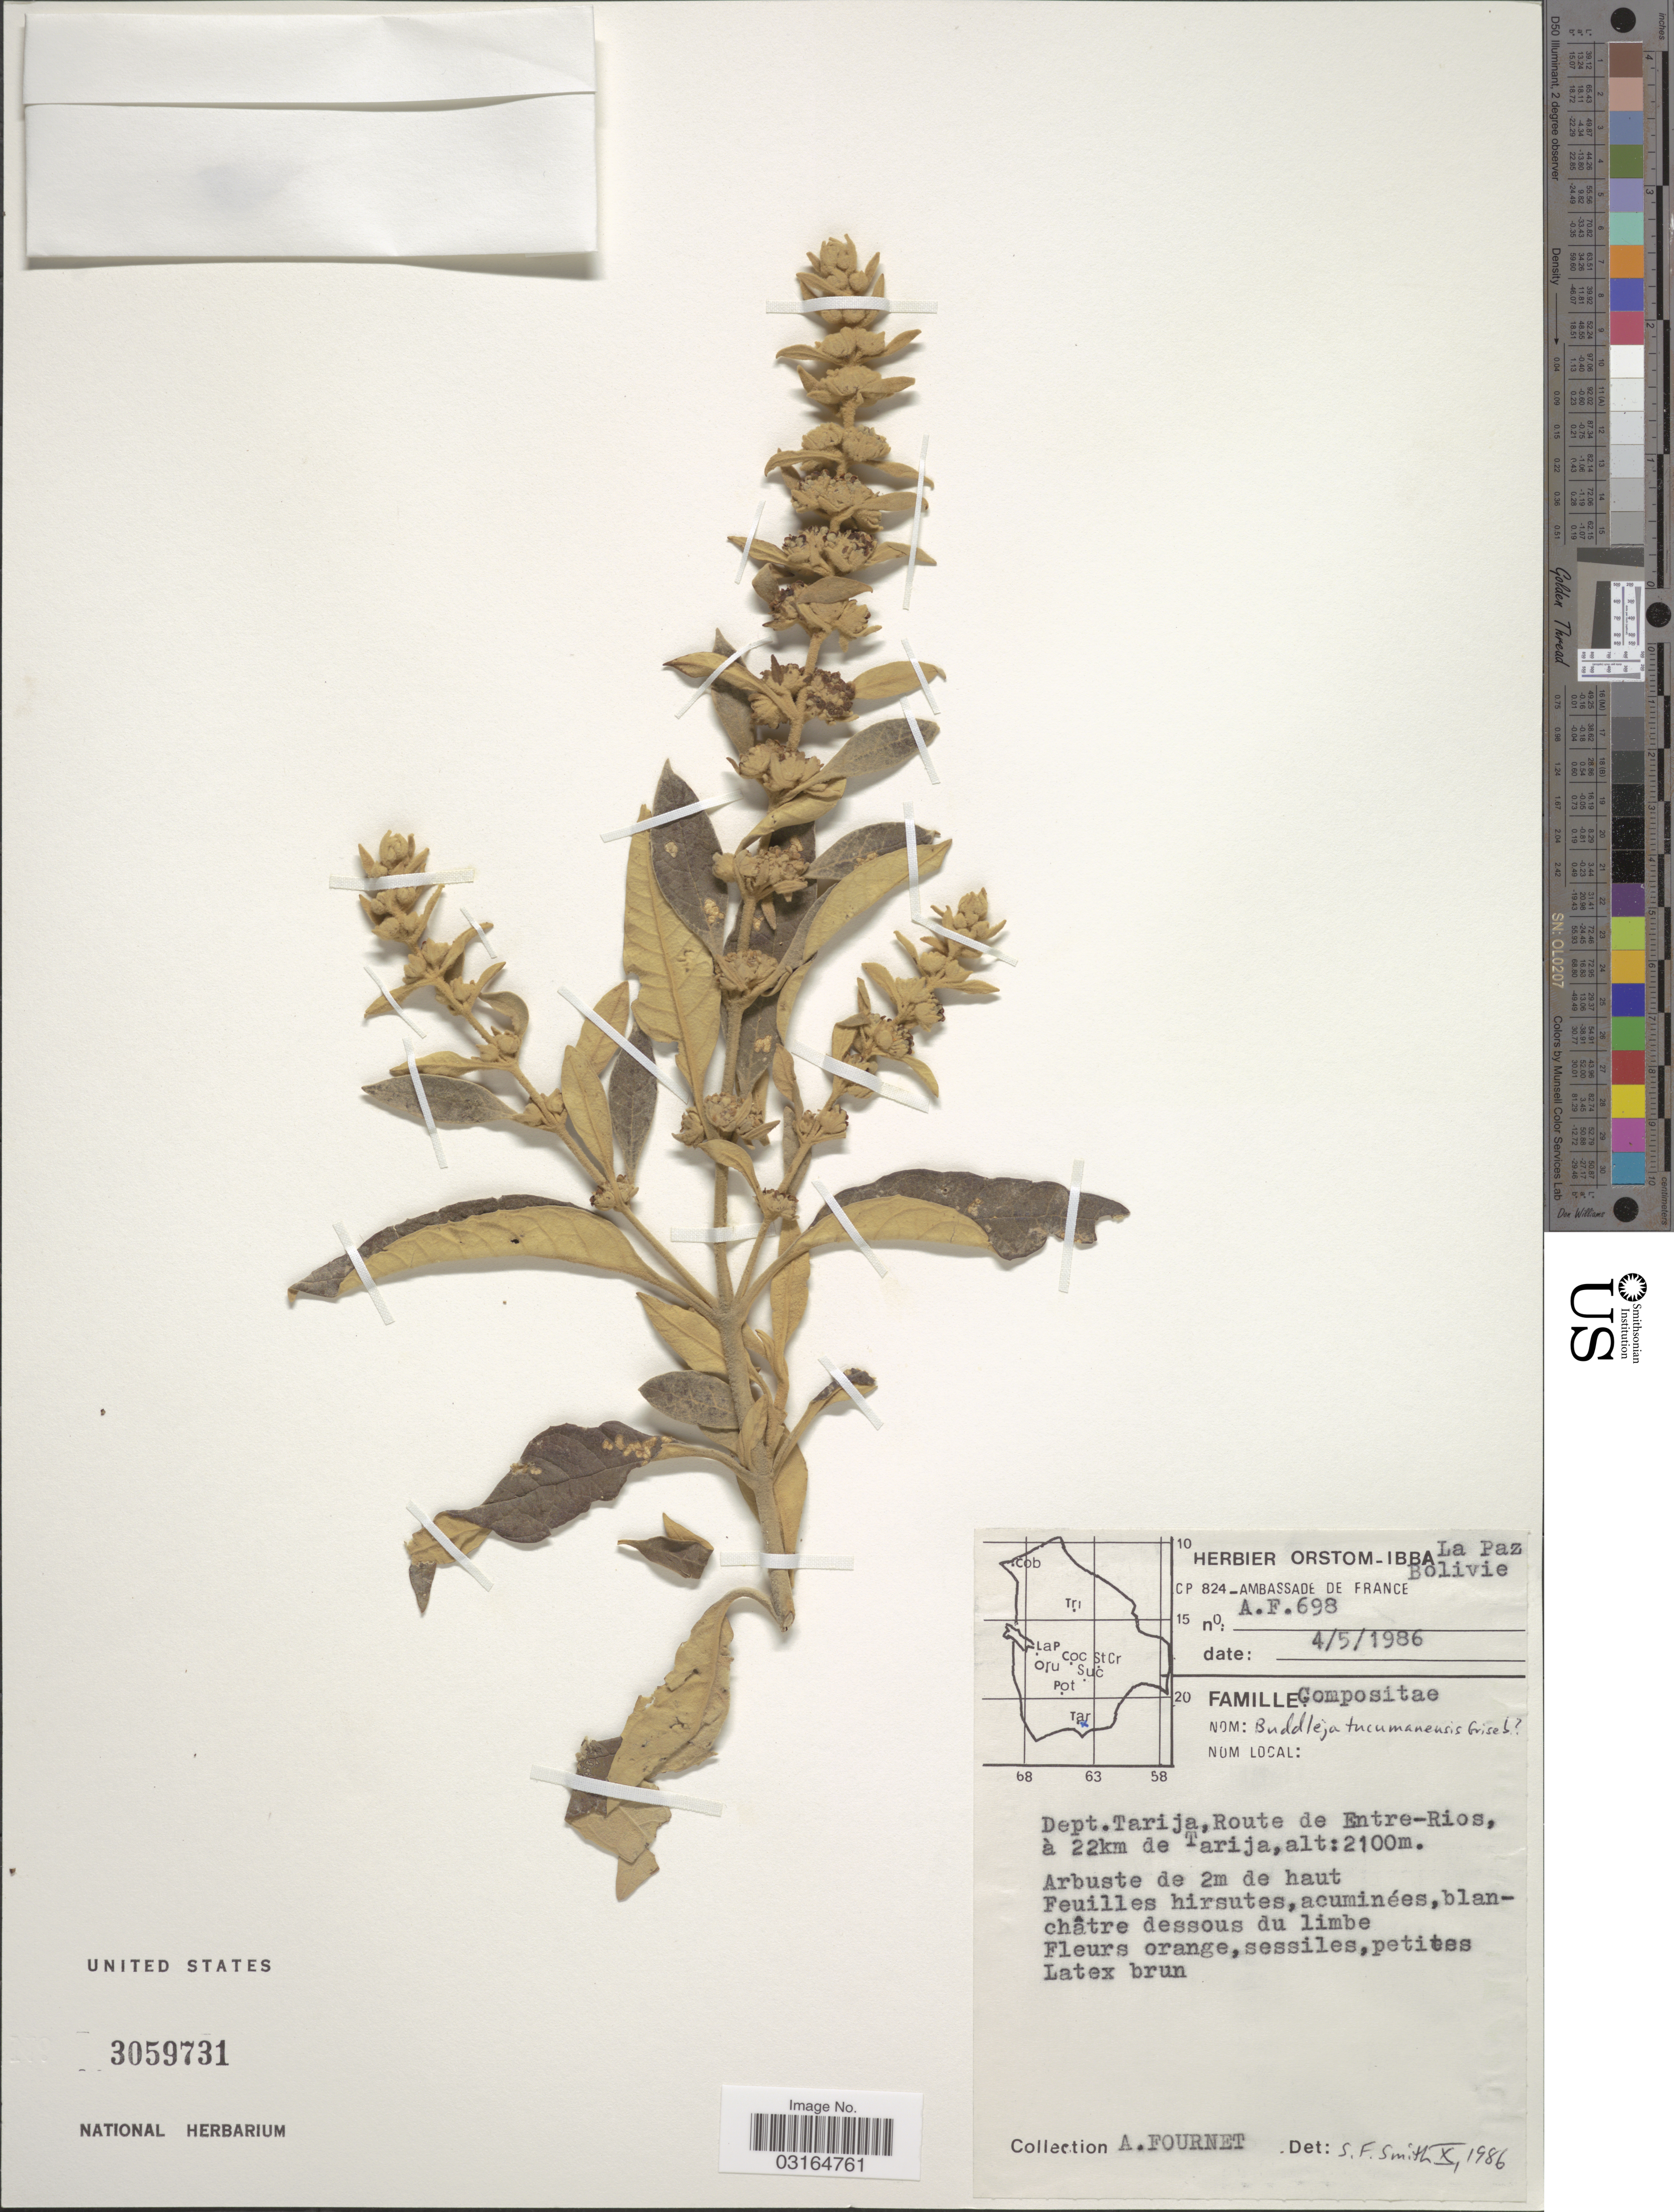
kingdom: Plantae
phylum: Tracheophyta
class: Magnoliopsida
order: Lamiales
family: Scrophulariaceae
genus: Buddleja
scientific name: Buddleja tucumanensis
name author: Griseb.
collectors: A. Fournet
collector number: A.F.698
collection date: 1986-05-04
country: Bolivia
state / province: Tarija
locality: Dept. Tarija, Route de Entre-Rios, à 22km de Tarija.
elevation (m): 2100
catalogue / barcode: US 3059731